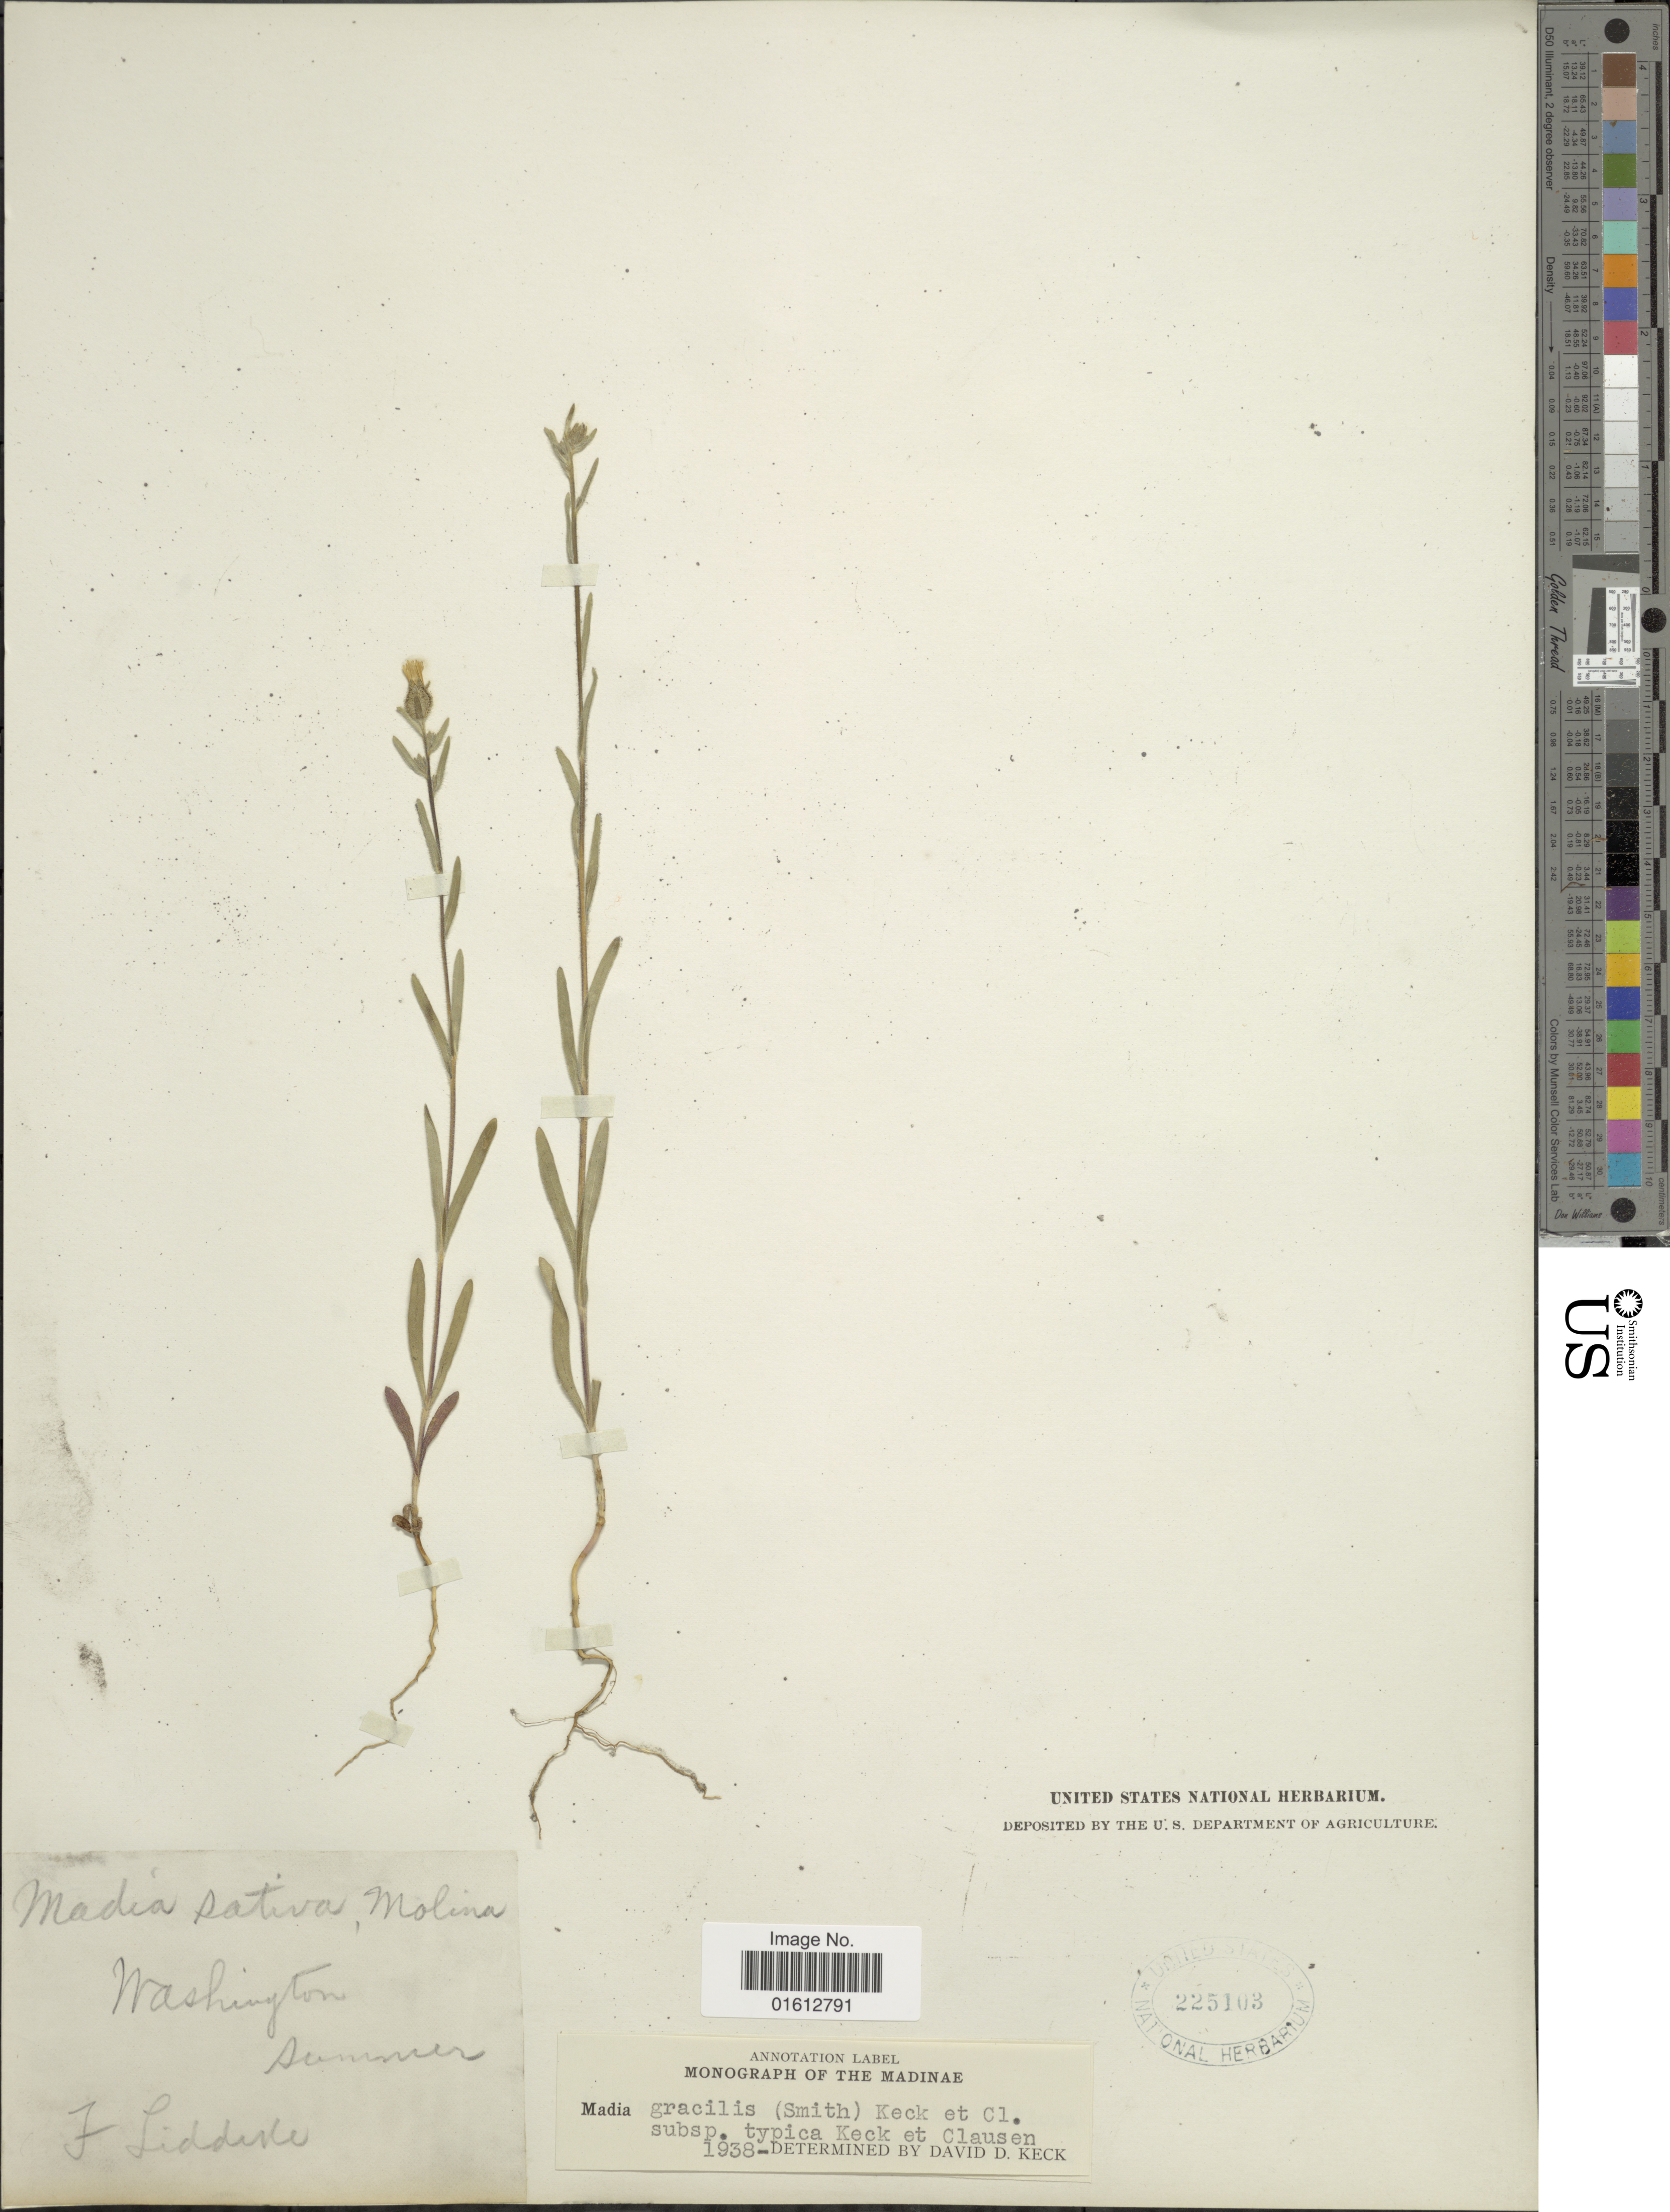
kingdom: Plantae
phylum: Tracheophyta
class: Magnoliopsida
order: Asterales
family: Asteraceae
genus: Madia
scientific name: Madia gracilis subsp. gracilis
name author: (Sm.) D.D. Keck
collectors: F. Liddeke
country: United States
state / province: Washington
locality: Washington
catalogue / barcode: US 225103